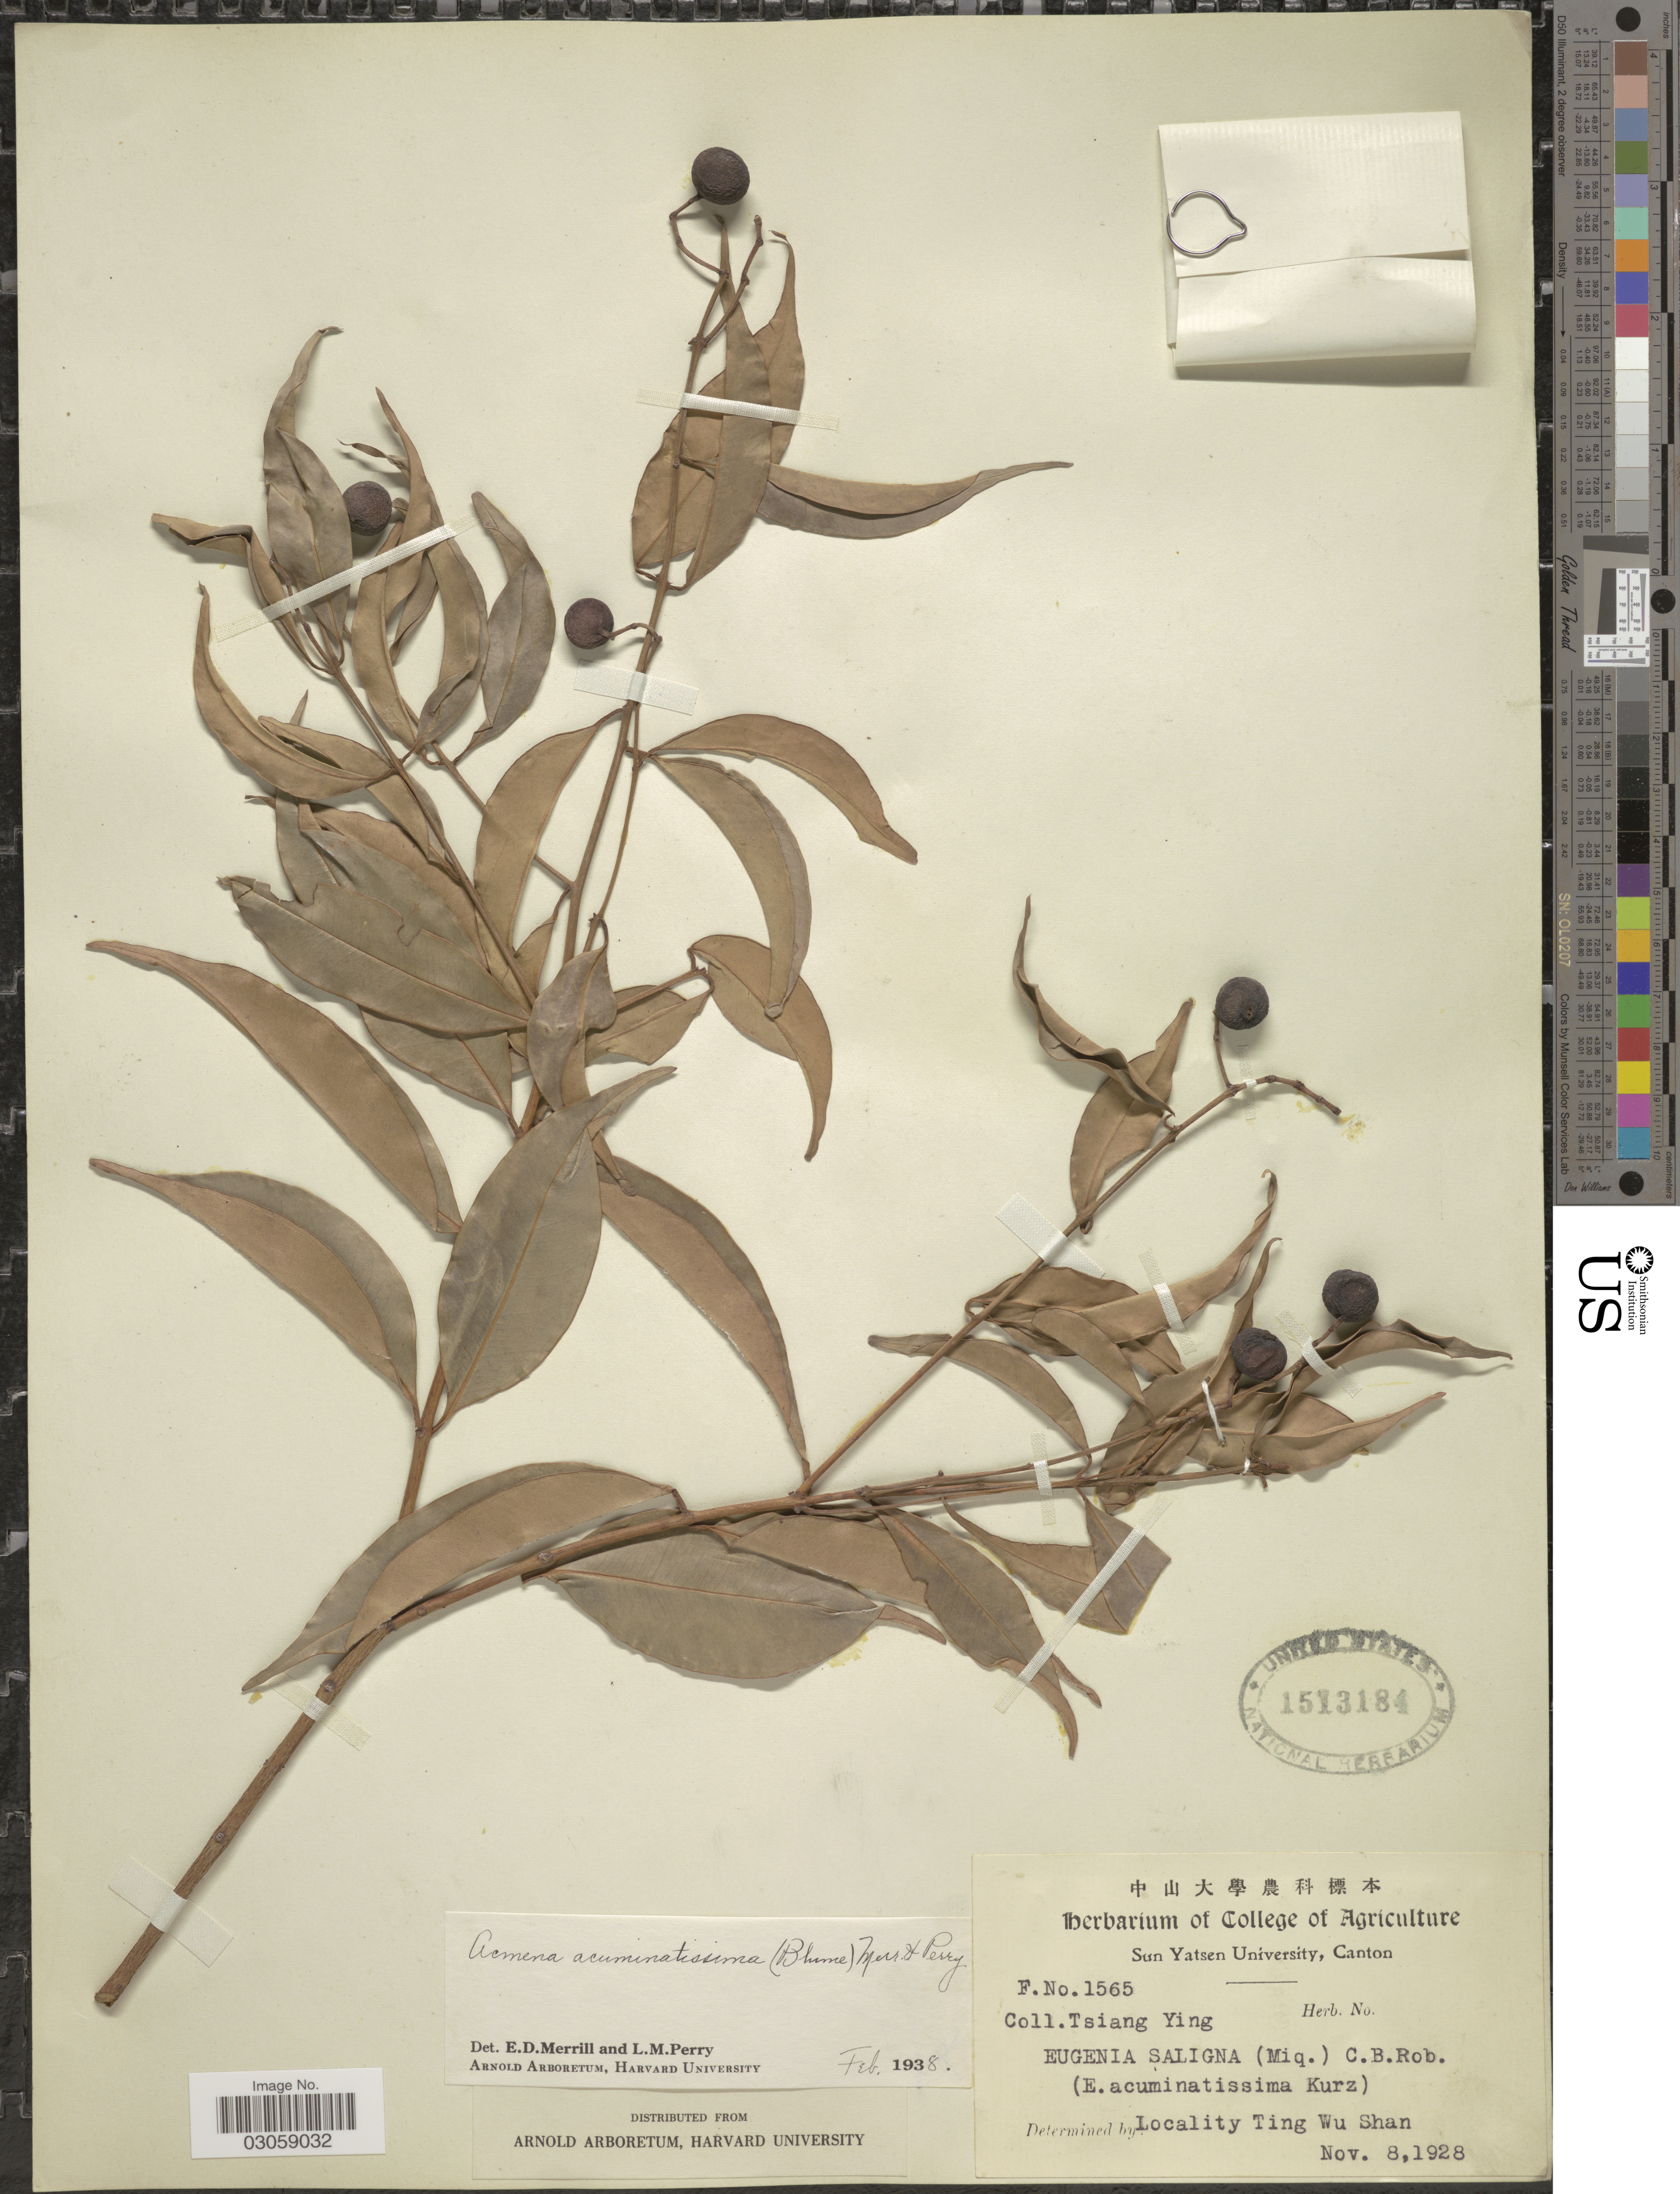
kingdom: Plantae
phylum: Tracheophyta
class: Magnoliopsida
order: Myrtales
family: Myrtaceae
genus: Syzygium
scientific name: Syzygium acuminatissimum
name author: (Blume) DC.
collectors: Y. Tsiang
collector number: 1565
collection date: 1928-11-08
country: China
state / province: Guangxi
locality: Ting Wu Shan.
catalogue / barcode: US 1513184